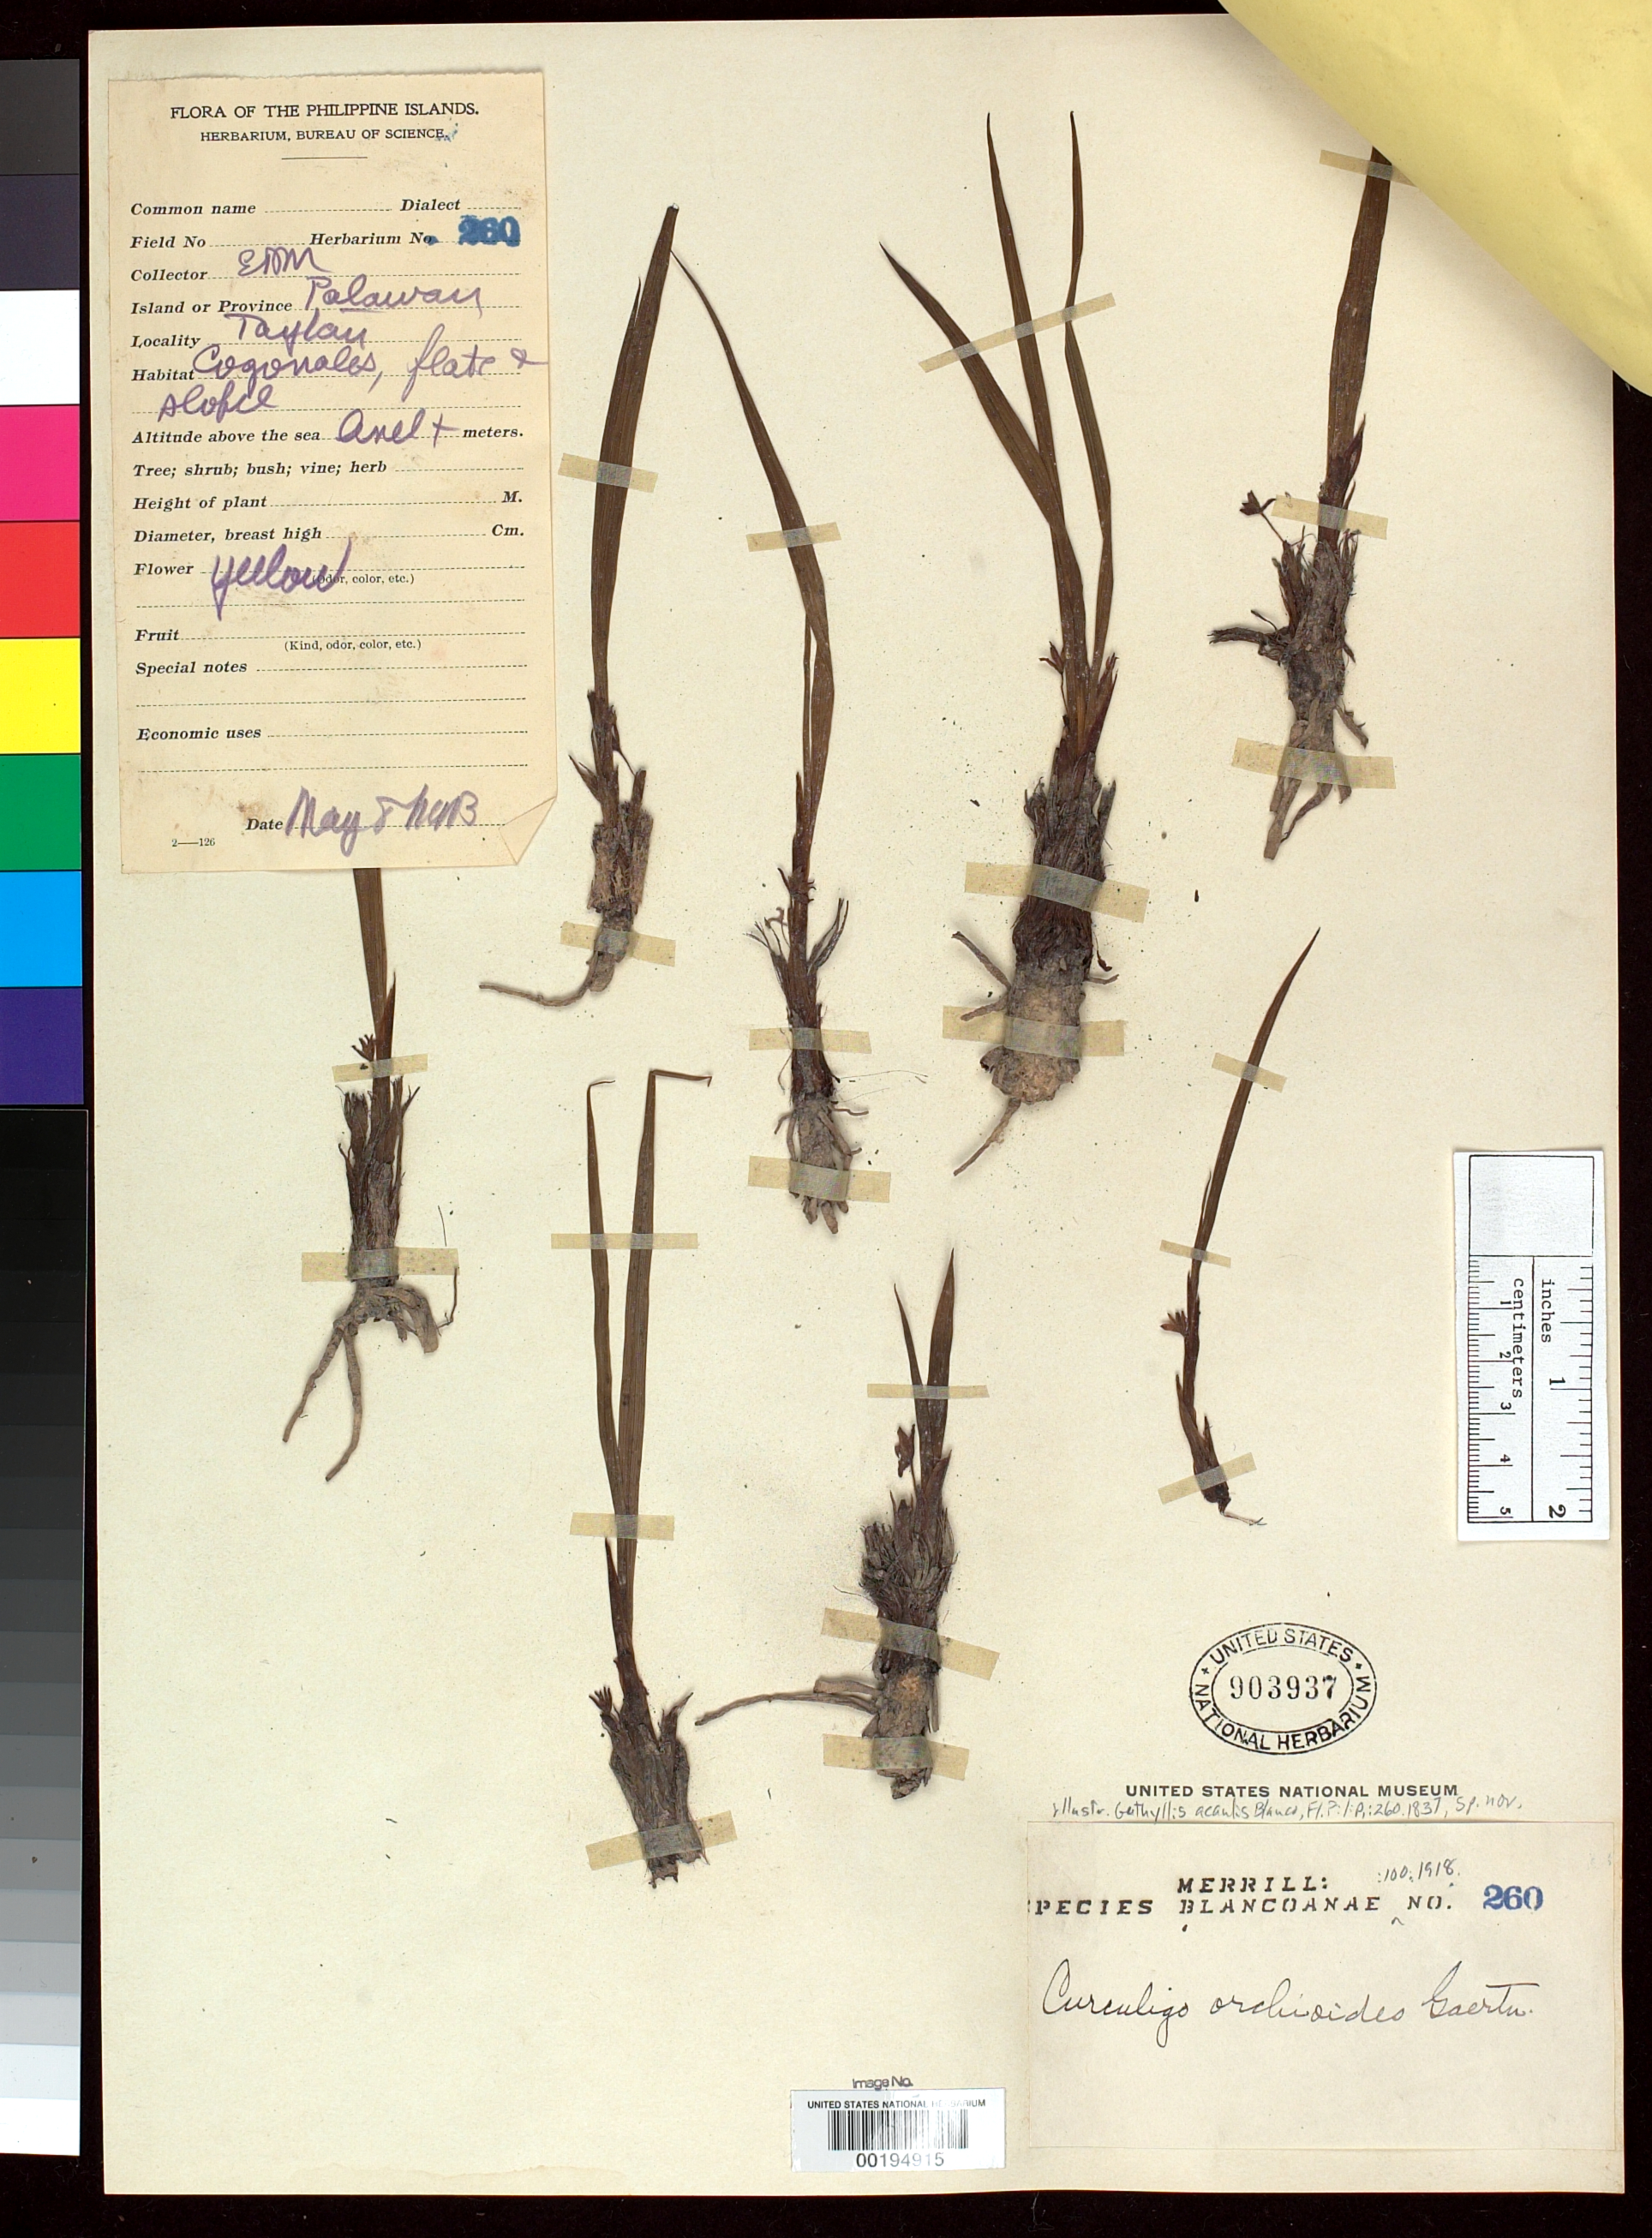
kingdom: Plantae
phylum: Tracheophyta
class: Liliopsida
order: Asparagales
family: Amaryllidaceae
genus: Gethyllis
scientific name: Gethyllis acaulis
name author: Blanco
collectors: E. D. Merrill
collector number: Sp. Blancoan. 0260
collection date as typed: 08 May 1913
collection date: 1913-05-08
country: Philippines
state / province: Mimaropa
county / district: Palawan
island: Palawan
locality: Taytay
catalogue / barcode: US 903937